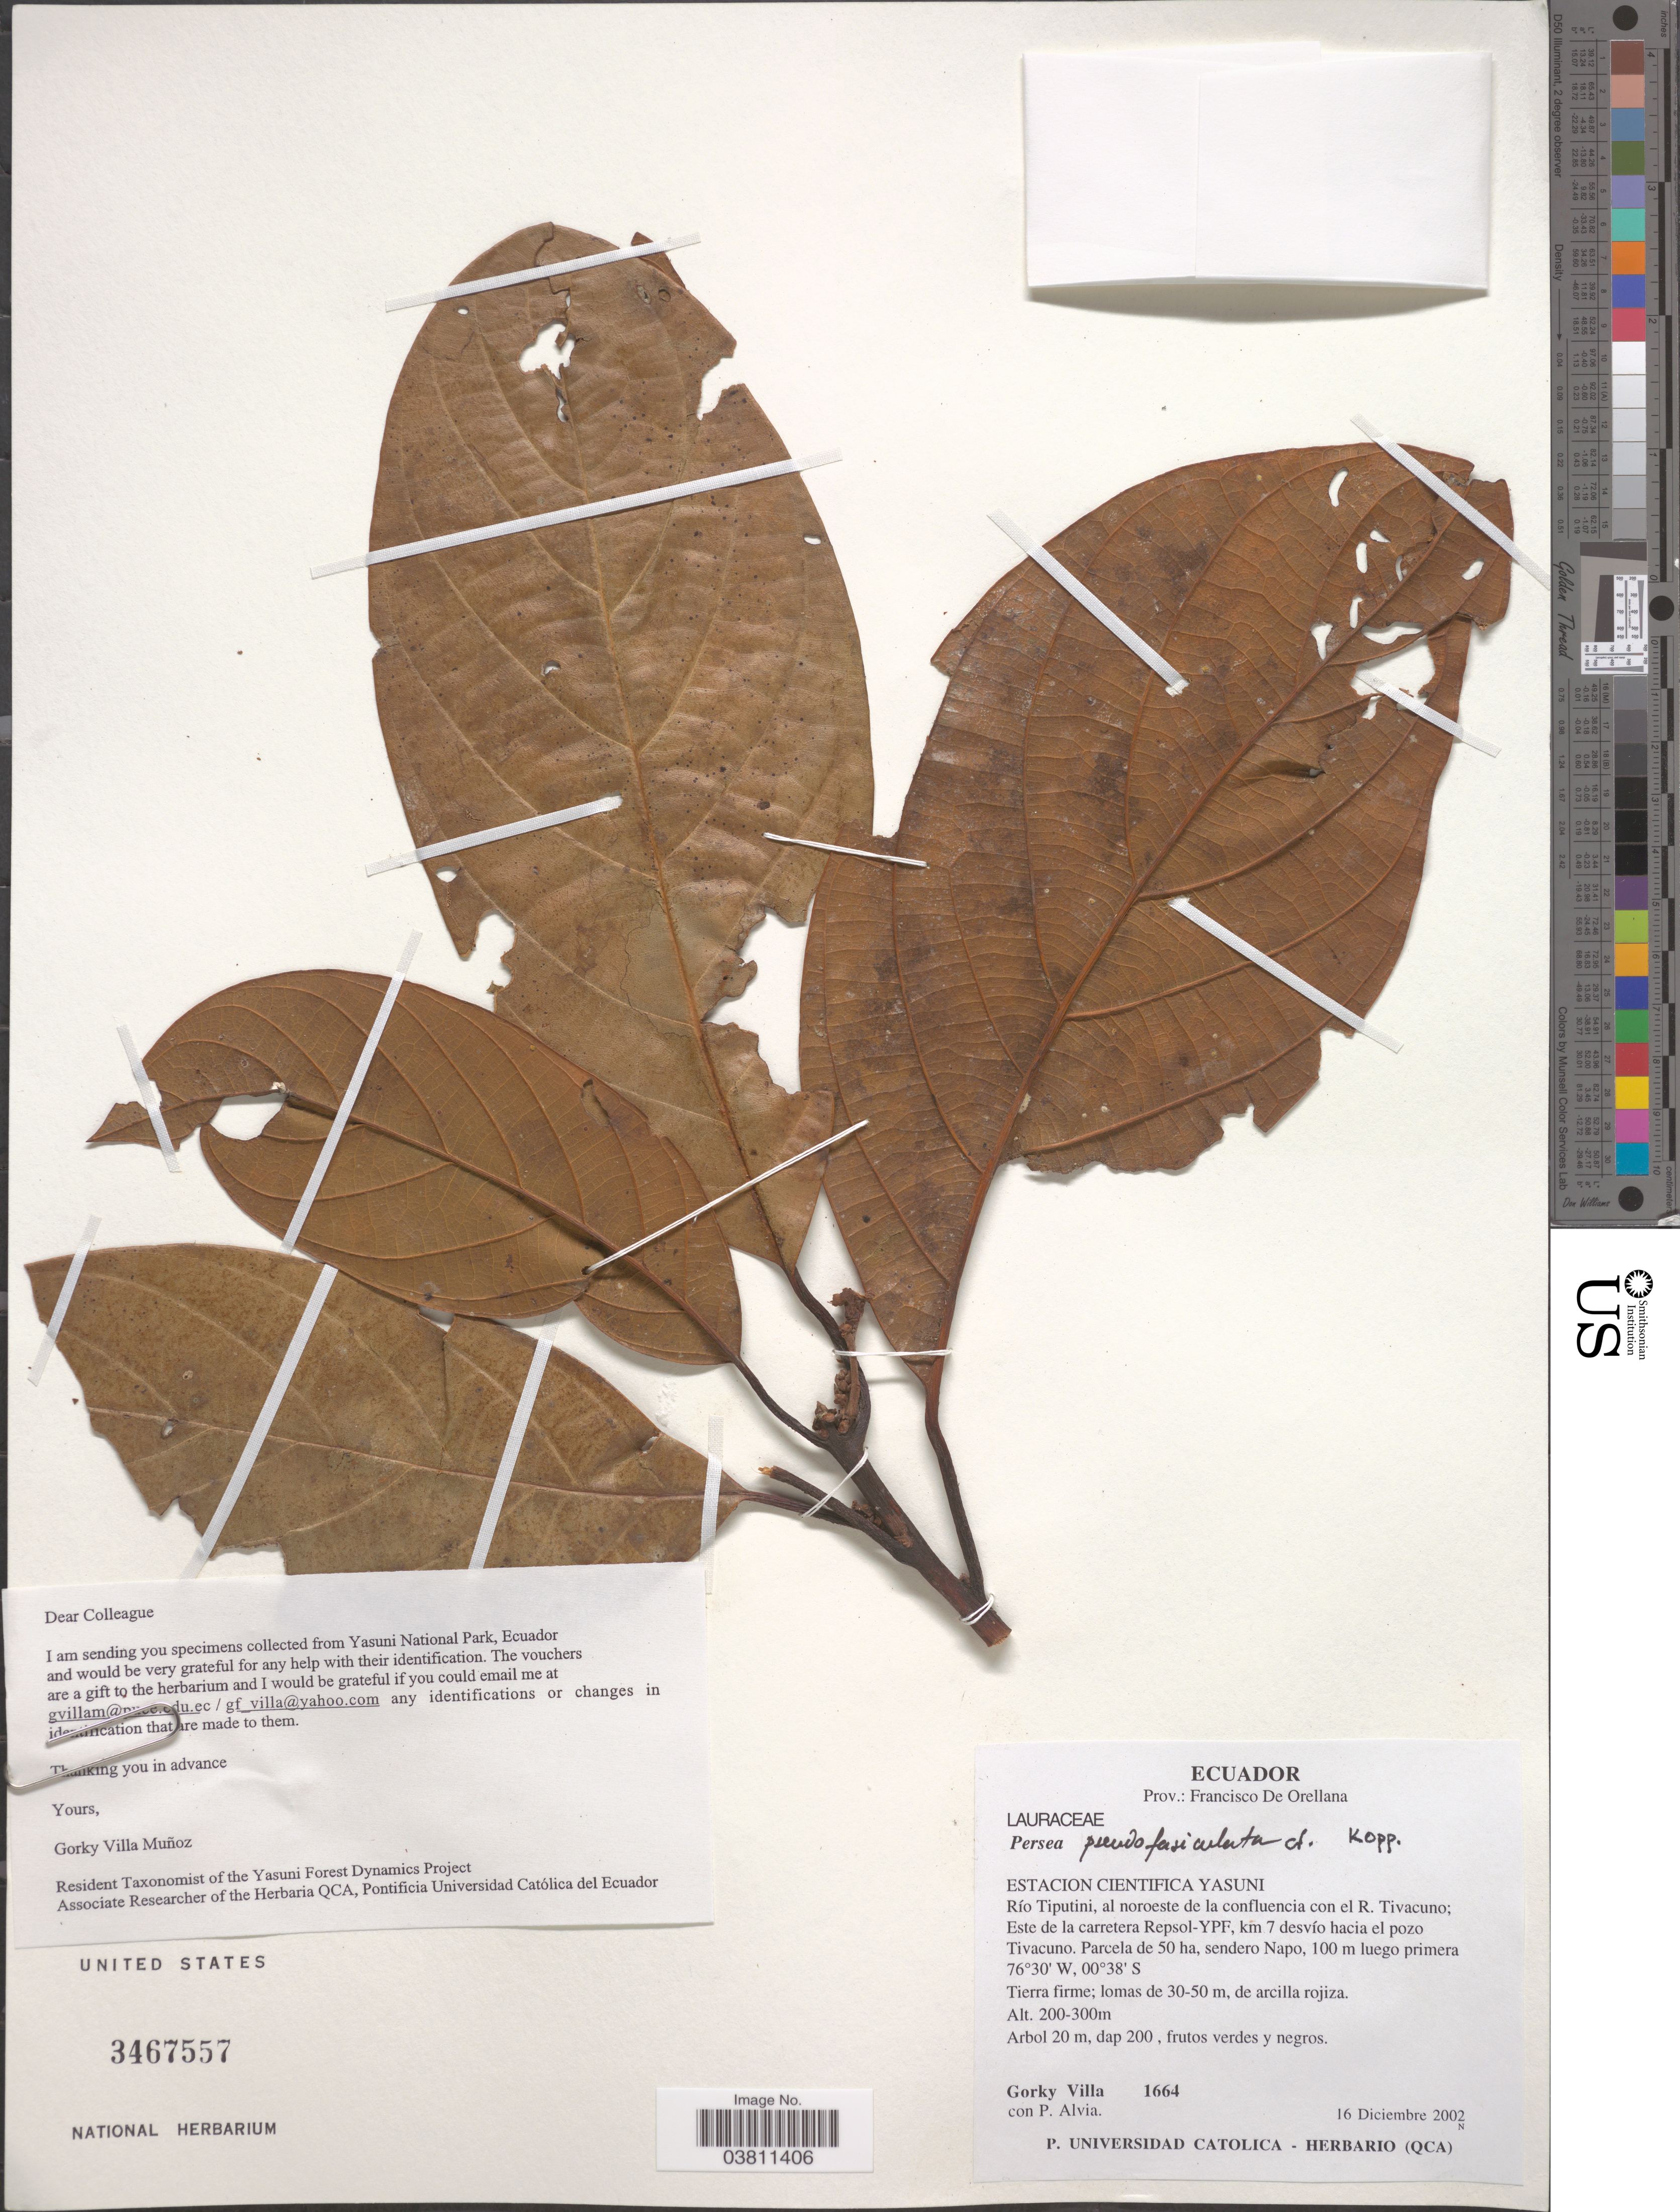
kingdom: Plantae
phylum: Tracheophyta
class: Magnoliopsida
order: Laurales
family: Lauraceae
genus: Persea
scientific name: Persea pseudofasciculata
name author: L.E. Kopp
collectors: G. Villa & P. Alvia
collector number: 1664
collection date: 2002-12-16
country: Ecuador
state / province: Orellana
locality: Prov.: Francisco De Orellana. Estación Científica Yasuní. Río Tiputini, al noroeste de la confluencia con el R. Tivacuno; Este de la carretera Repsol-YPF, km 7 desvío hacia el pozo Tivacuno.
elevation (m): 200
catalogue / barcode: US 3467557